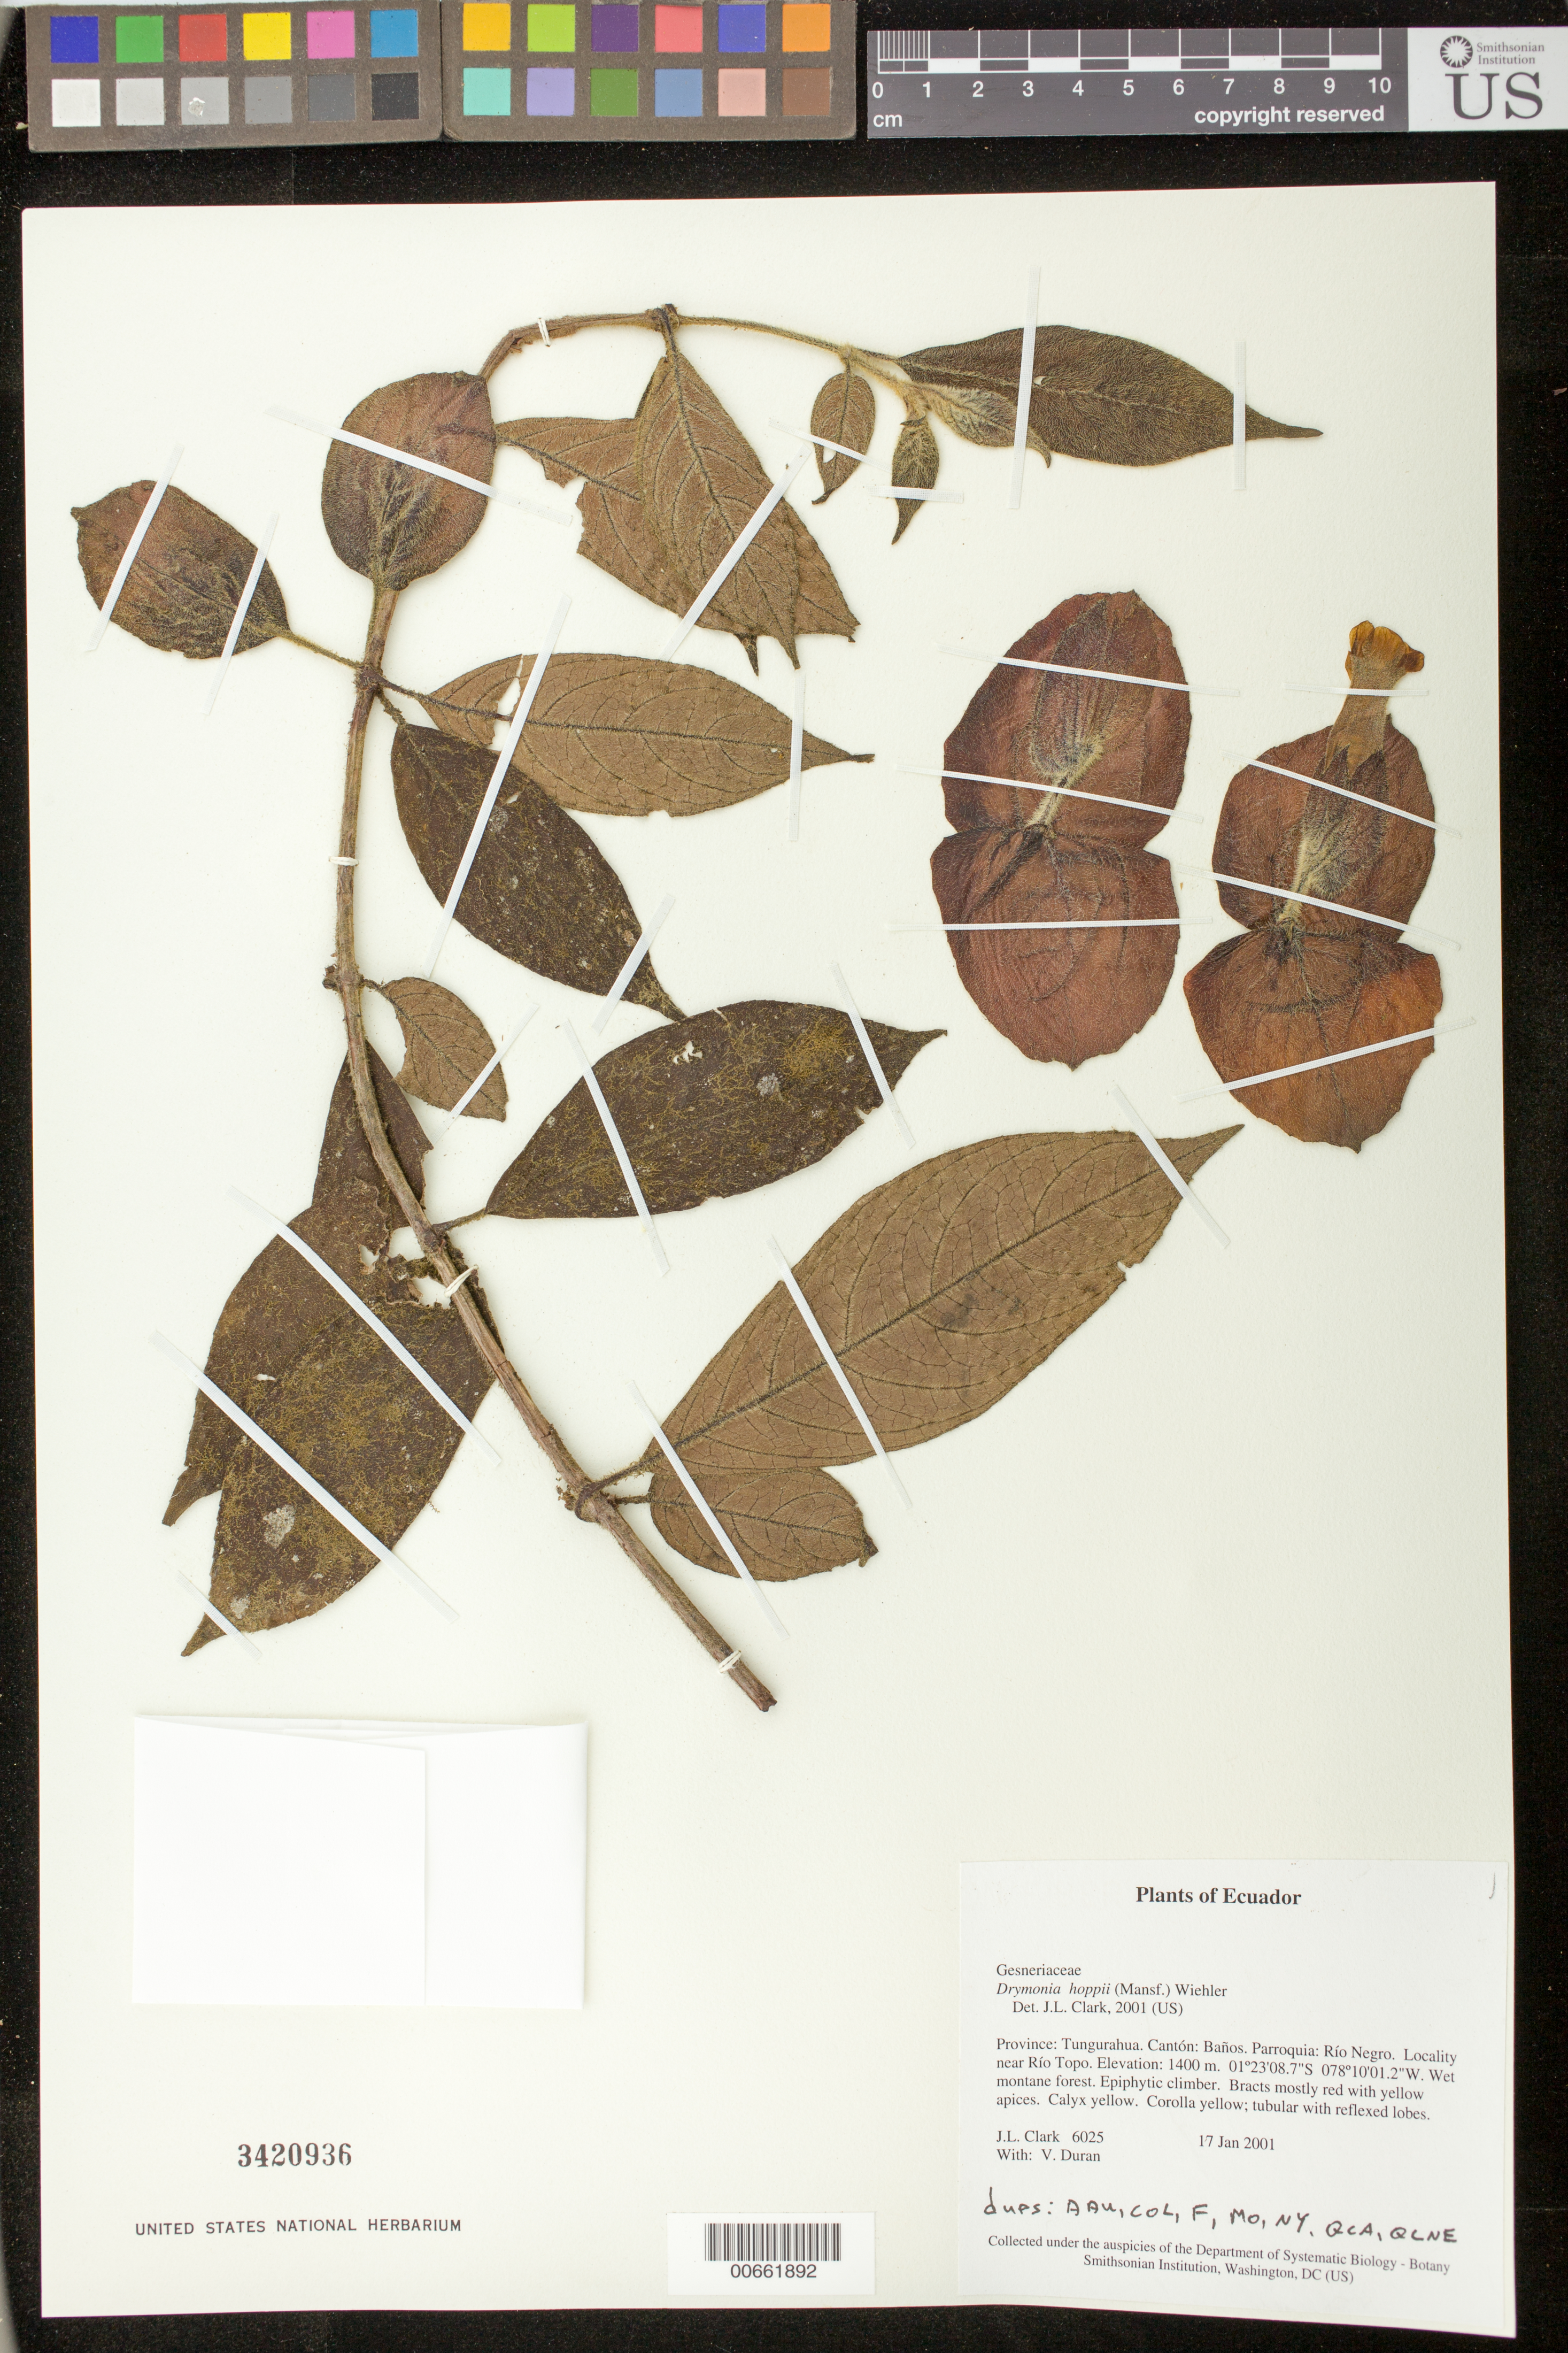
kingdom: Plantae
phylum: Tracheophyta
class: Magnoliopsida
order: Lamiales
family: Gesneriaceae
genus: Drymonia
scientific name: Drymonia hoppii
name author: (Mansf.) Wiehler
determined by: Clark, J. L., (SEL), The Marie Selby Botanical Garden (UNITED STATES)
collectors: J. L. Clark & V. Duran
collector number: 6025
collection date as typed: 17 Jan 2001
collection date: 2001-01-17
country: Ecuador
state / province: Tungurahua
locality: Cantón: Baños. Parroquia: Río Negro. Locality near Río Topo.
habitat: Wet montane forest.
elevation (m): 1400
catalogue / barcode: US 3420936